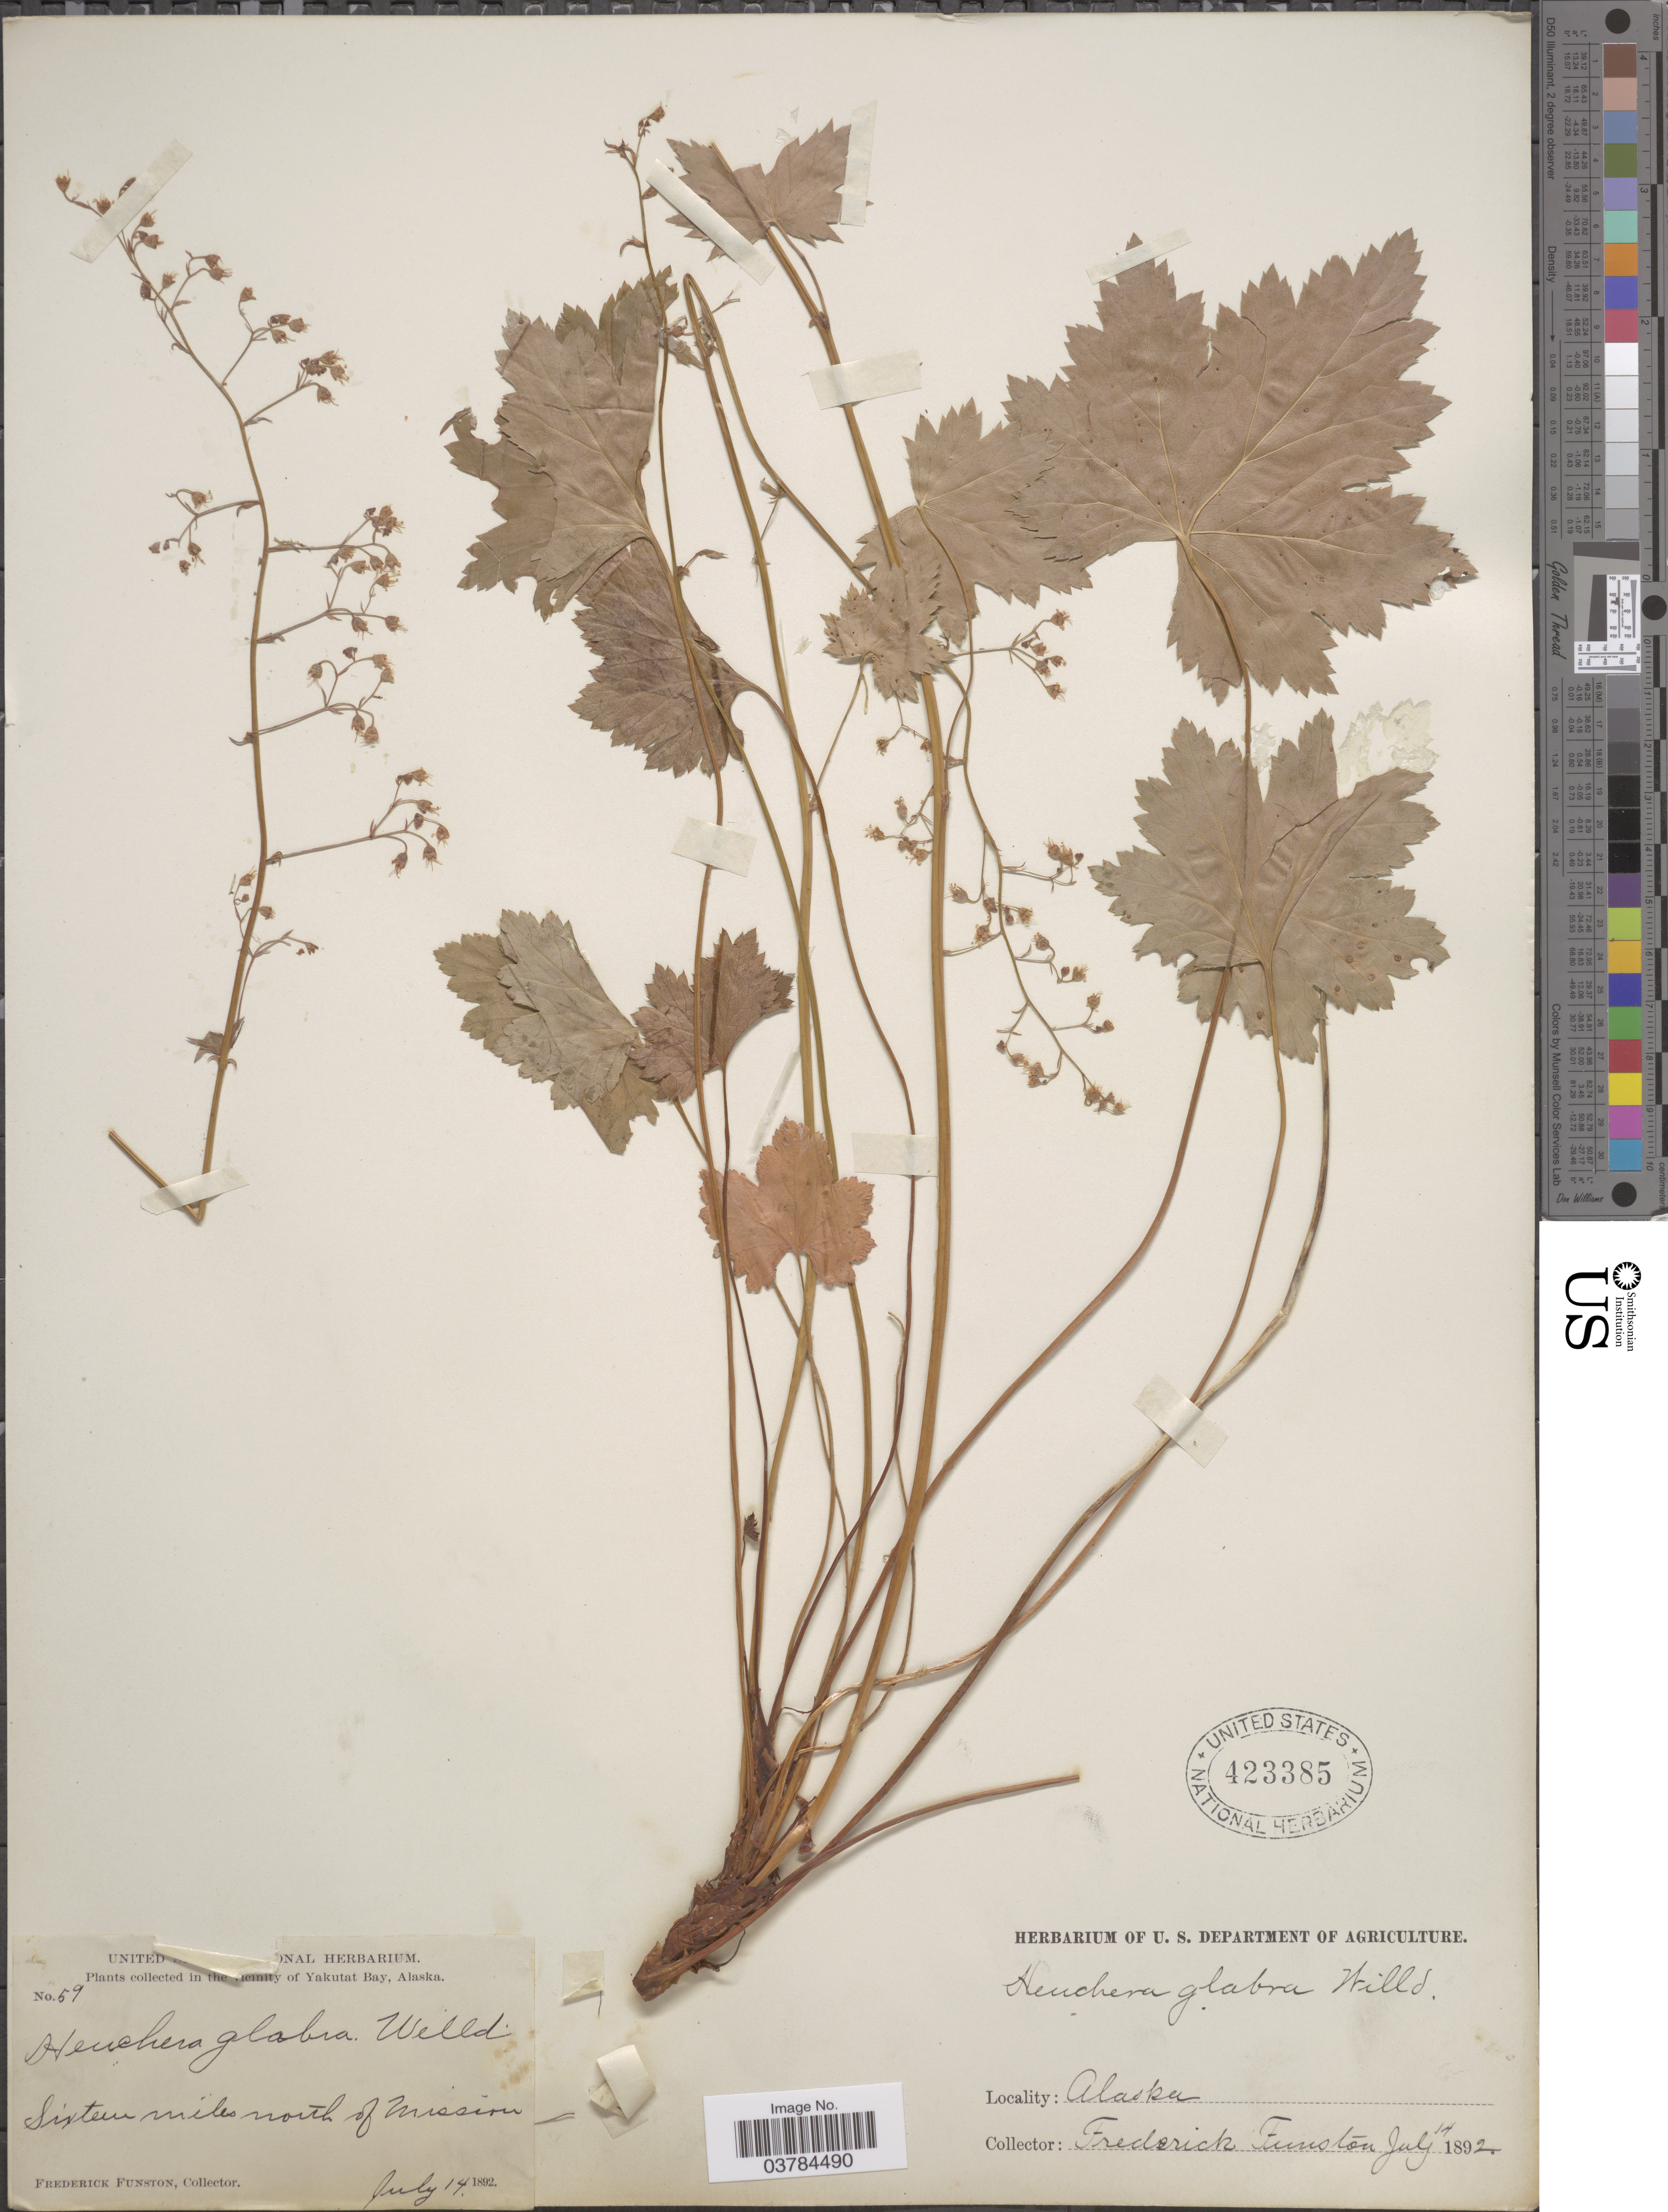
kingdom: Plantae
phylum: Tracheophyta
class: Magnoliopsida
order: Saxifragales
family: Saxifragaceae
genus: Heuchera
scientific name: Heuchera glabra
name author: Willd. ex Roem. & Schult.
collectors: F. Funston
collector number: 59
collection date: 1892-07-14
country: United States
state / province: Alaska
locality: In the vicinity of Yakutat Bay. Sixteen miles north of Mission.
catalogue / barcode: US 423385